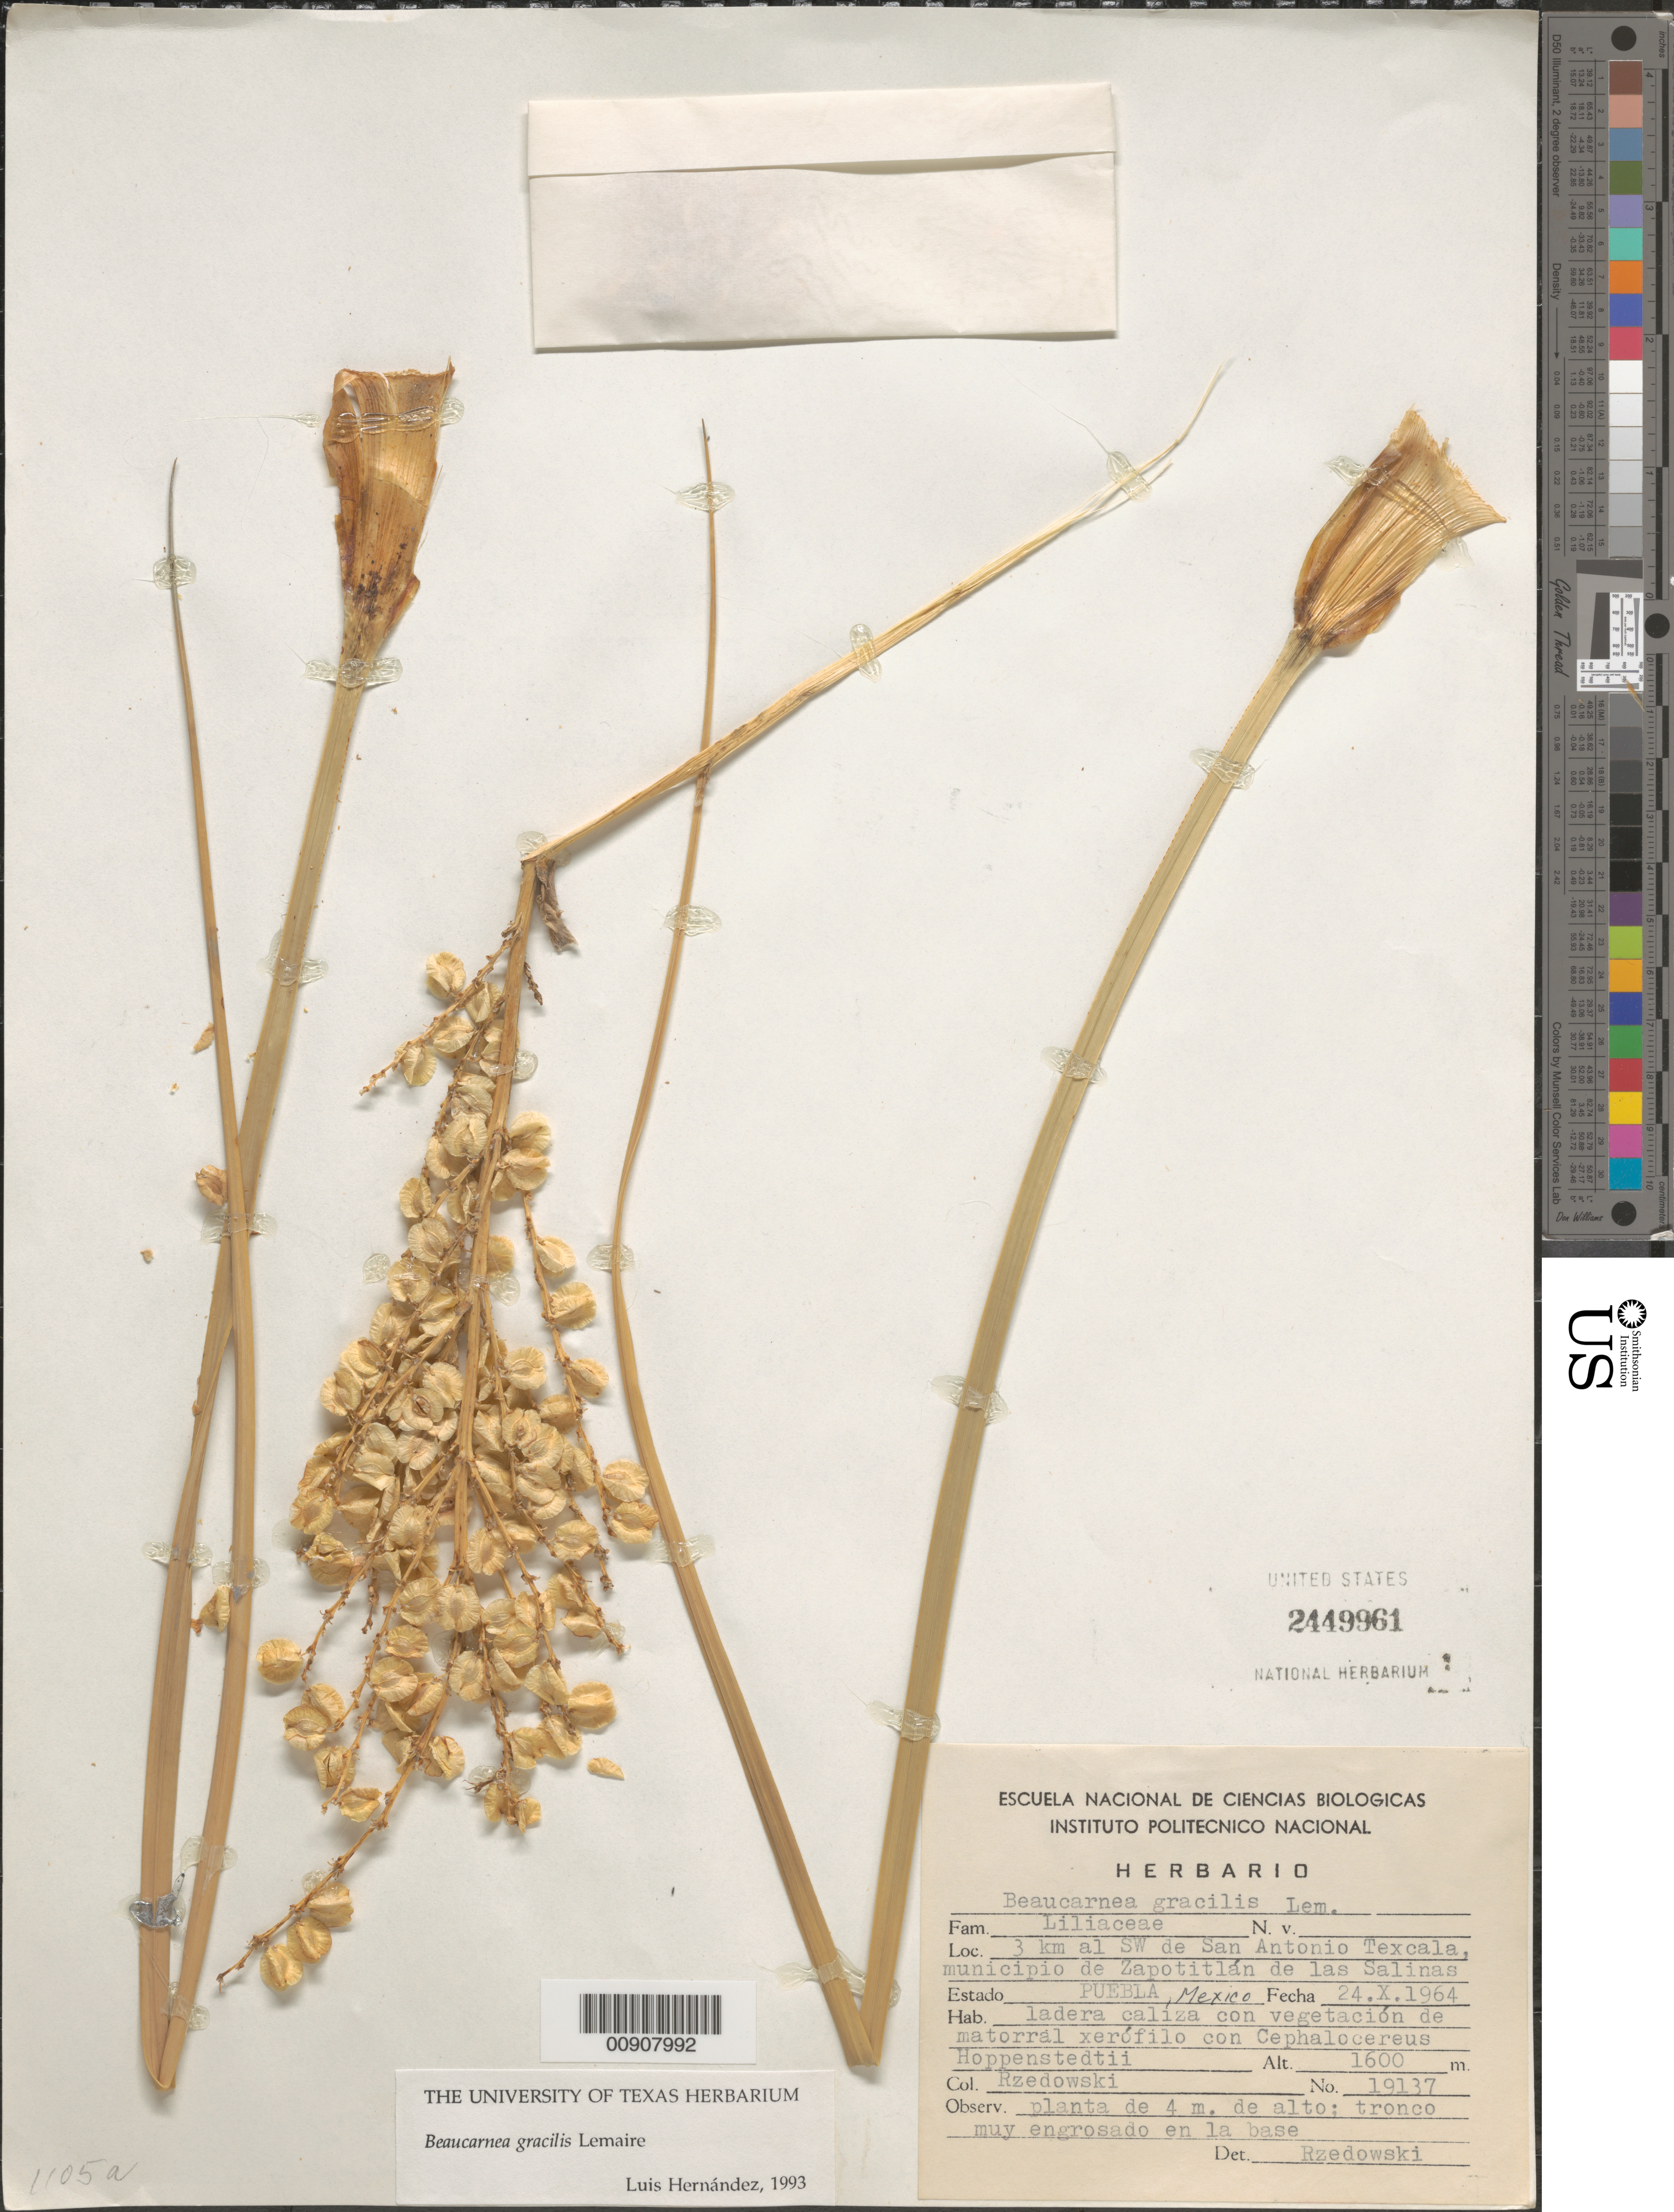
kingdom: Plantae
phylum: Tracheophyta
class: Liliopsida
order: Asparagales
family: Asparagaceae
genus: Beaucarnea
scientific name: Beaucarnea gracilis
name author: Lem.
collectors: J. Rzedowski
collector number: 19137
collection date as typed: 24 Oct 1964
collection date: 1964-10-24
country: Mexico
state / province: Puebla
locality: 3 km. al SW de San Antonio Texcala, municipio de Zapotitlán de las Salinas, Estado Puebla.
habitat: Ladera caliza con vegetación de matorral xerófilo con Cephalocereus hoppenstedtii.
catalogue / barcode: US 2449961